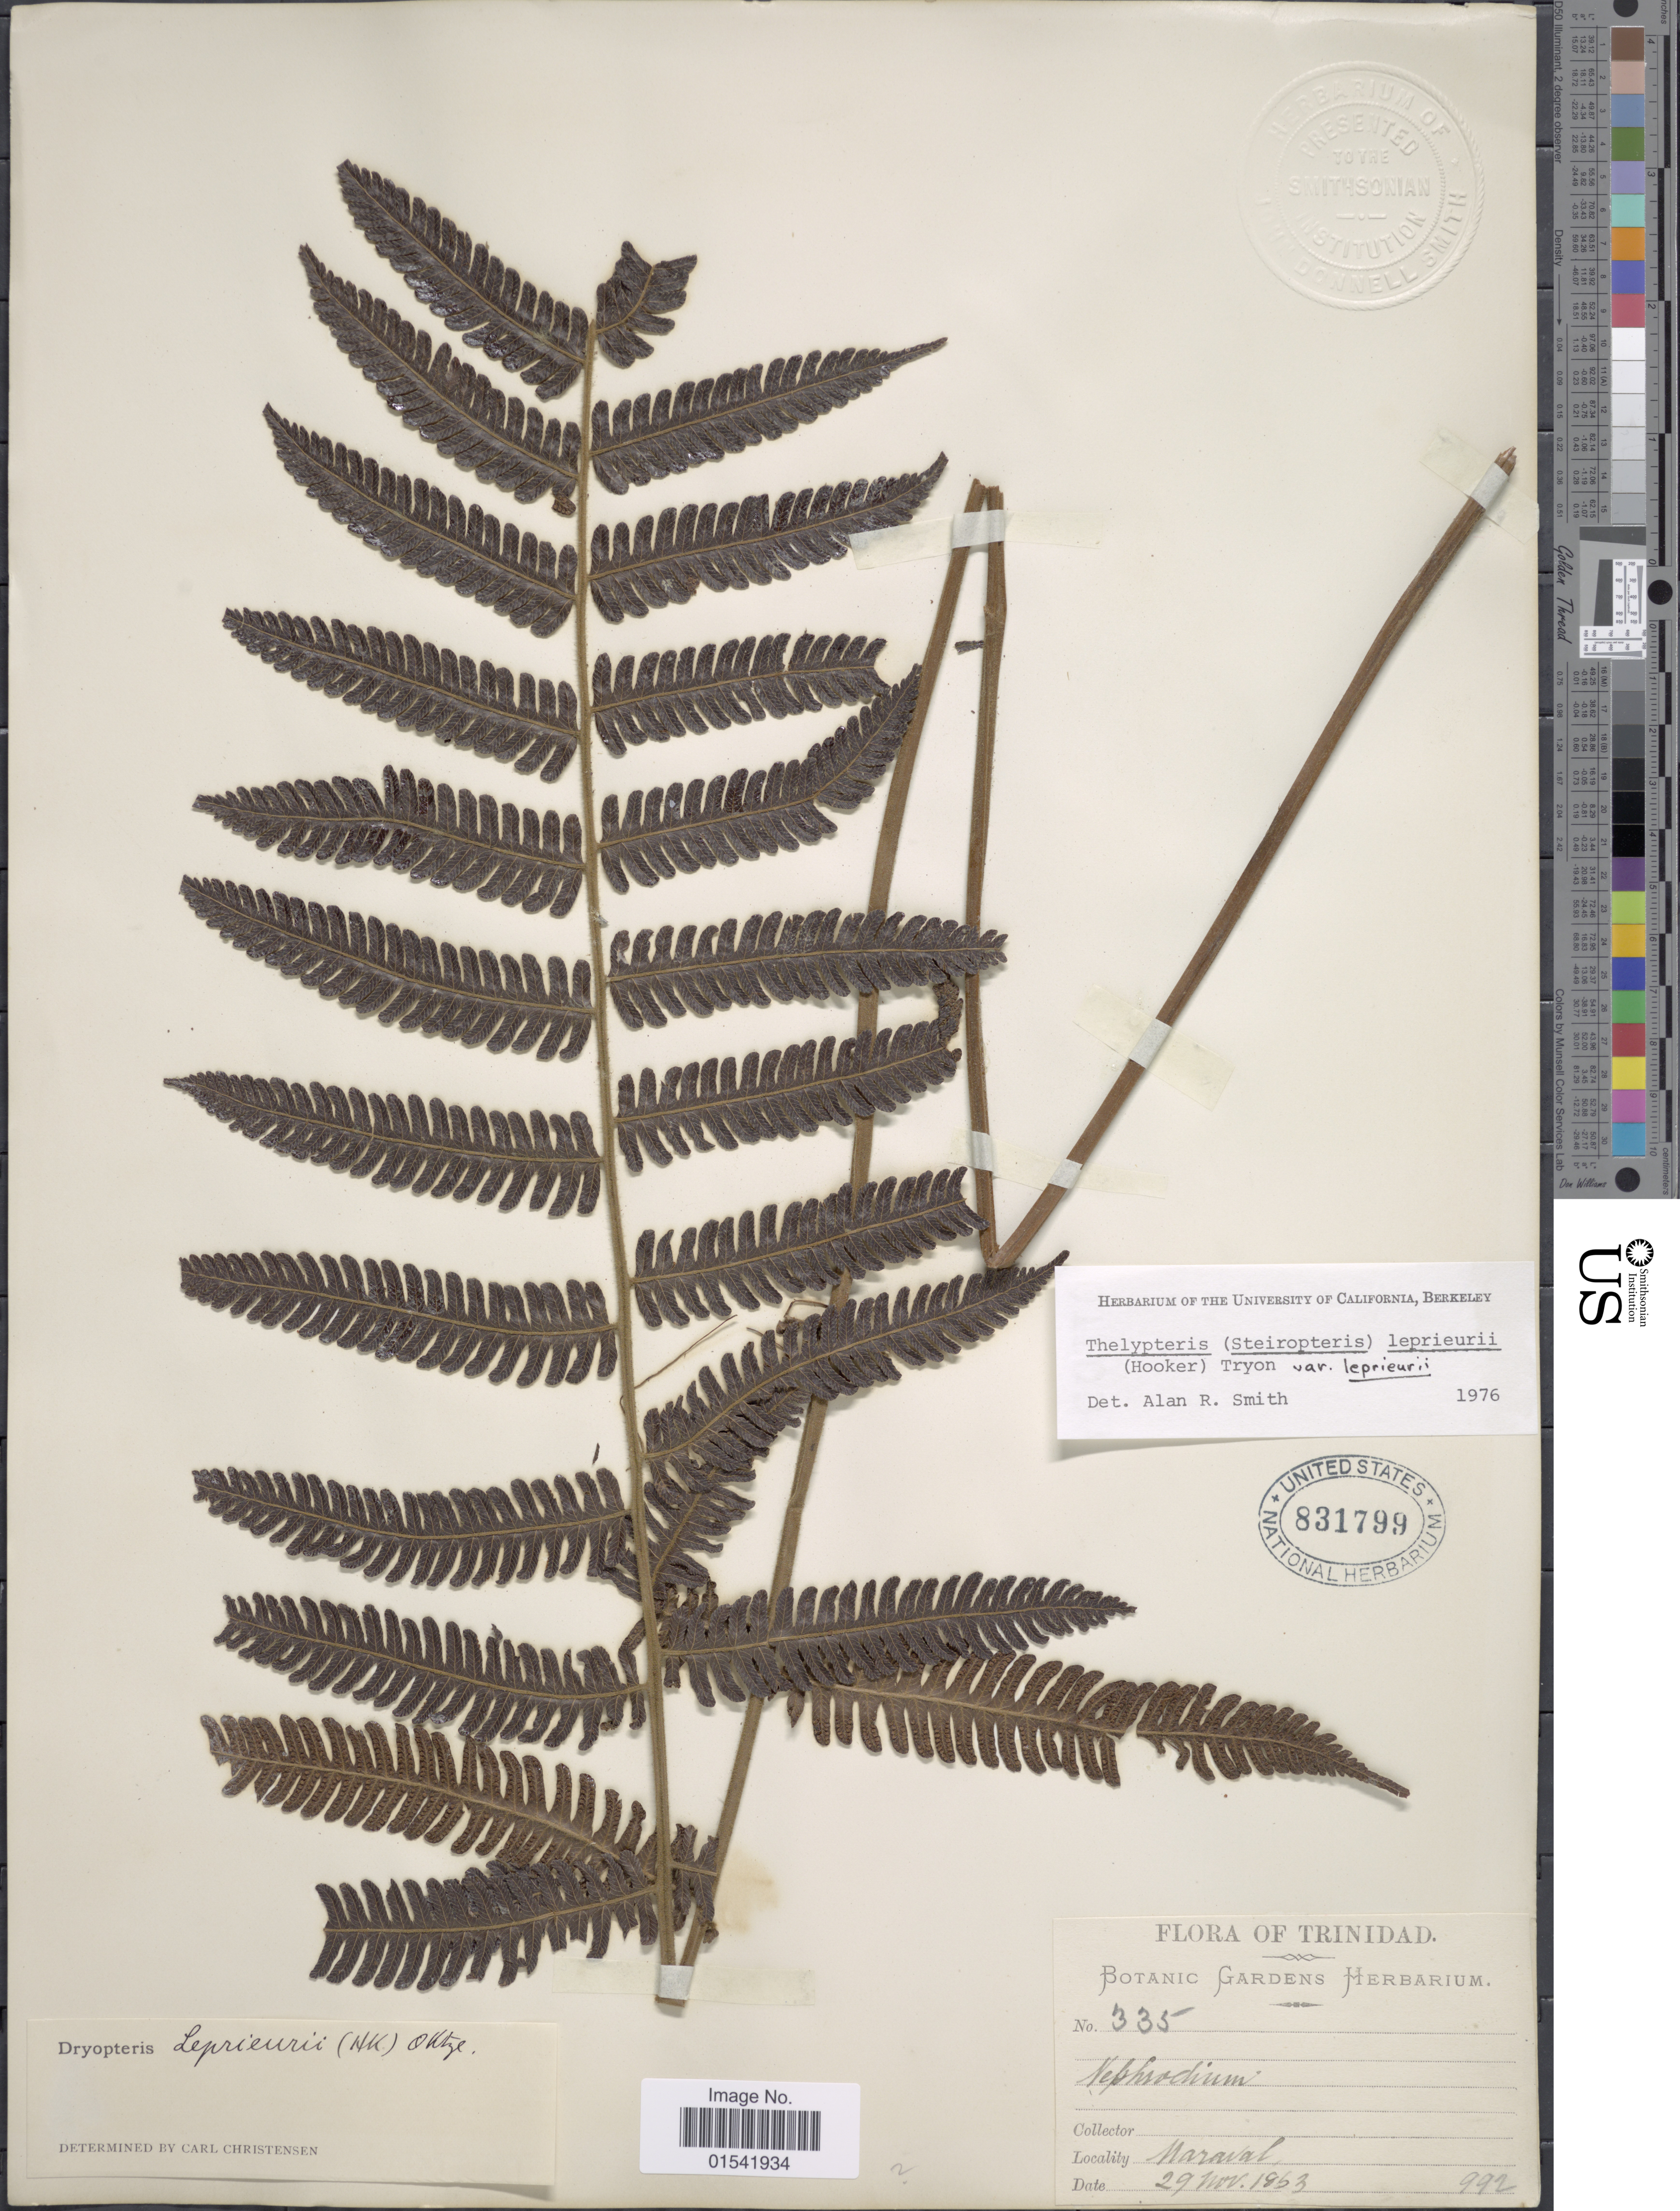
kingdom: Plantae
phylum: Tracheophyta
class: Polypodiopsida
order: Polypodiales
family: Thelypteridaceae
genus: Steiropteris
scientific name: Steiropteris leprieurii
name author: (Hook. f.) Pic. Serm.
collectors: ex herb. Bot. Gard.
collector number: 335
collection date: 1863-11-29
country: Trinidad and Tobago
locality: Trinidad, Maraval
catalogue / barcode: US 831799